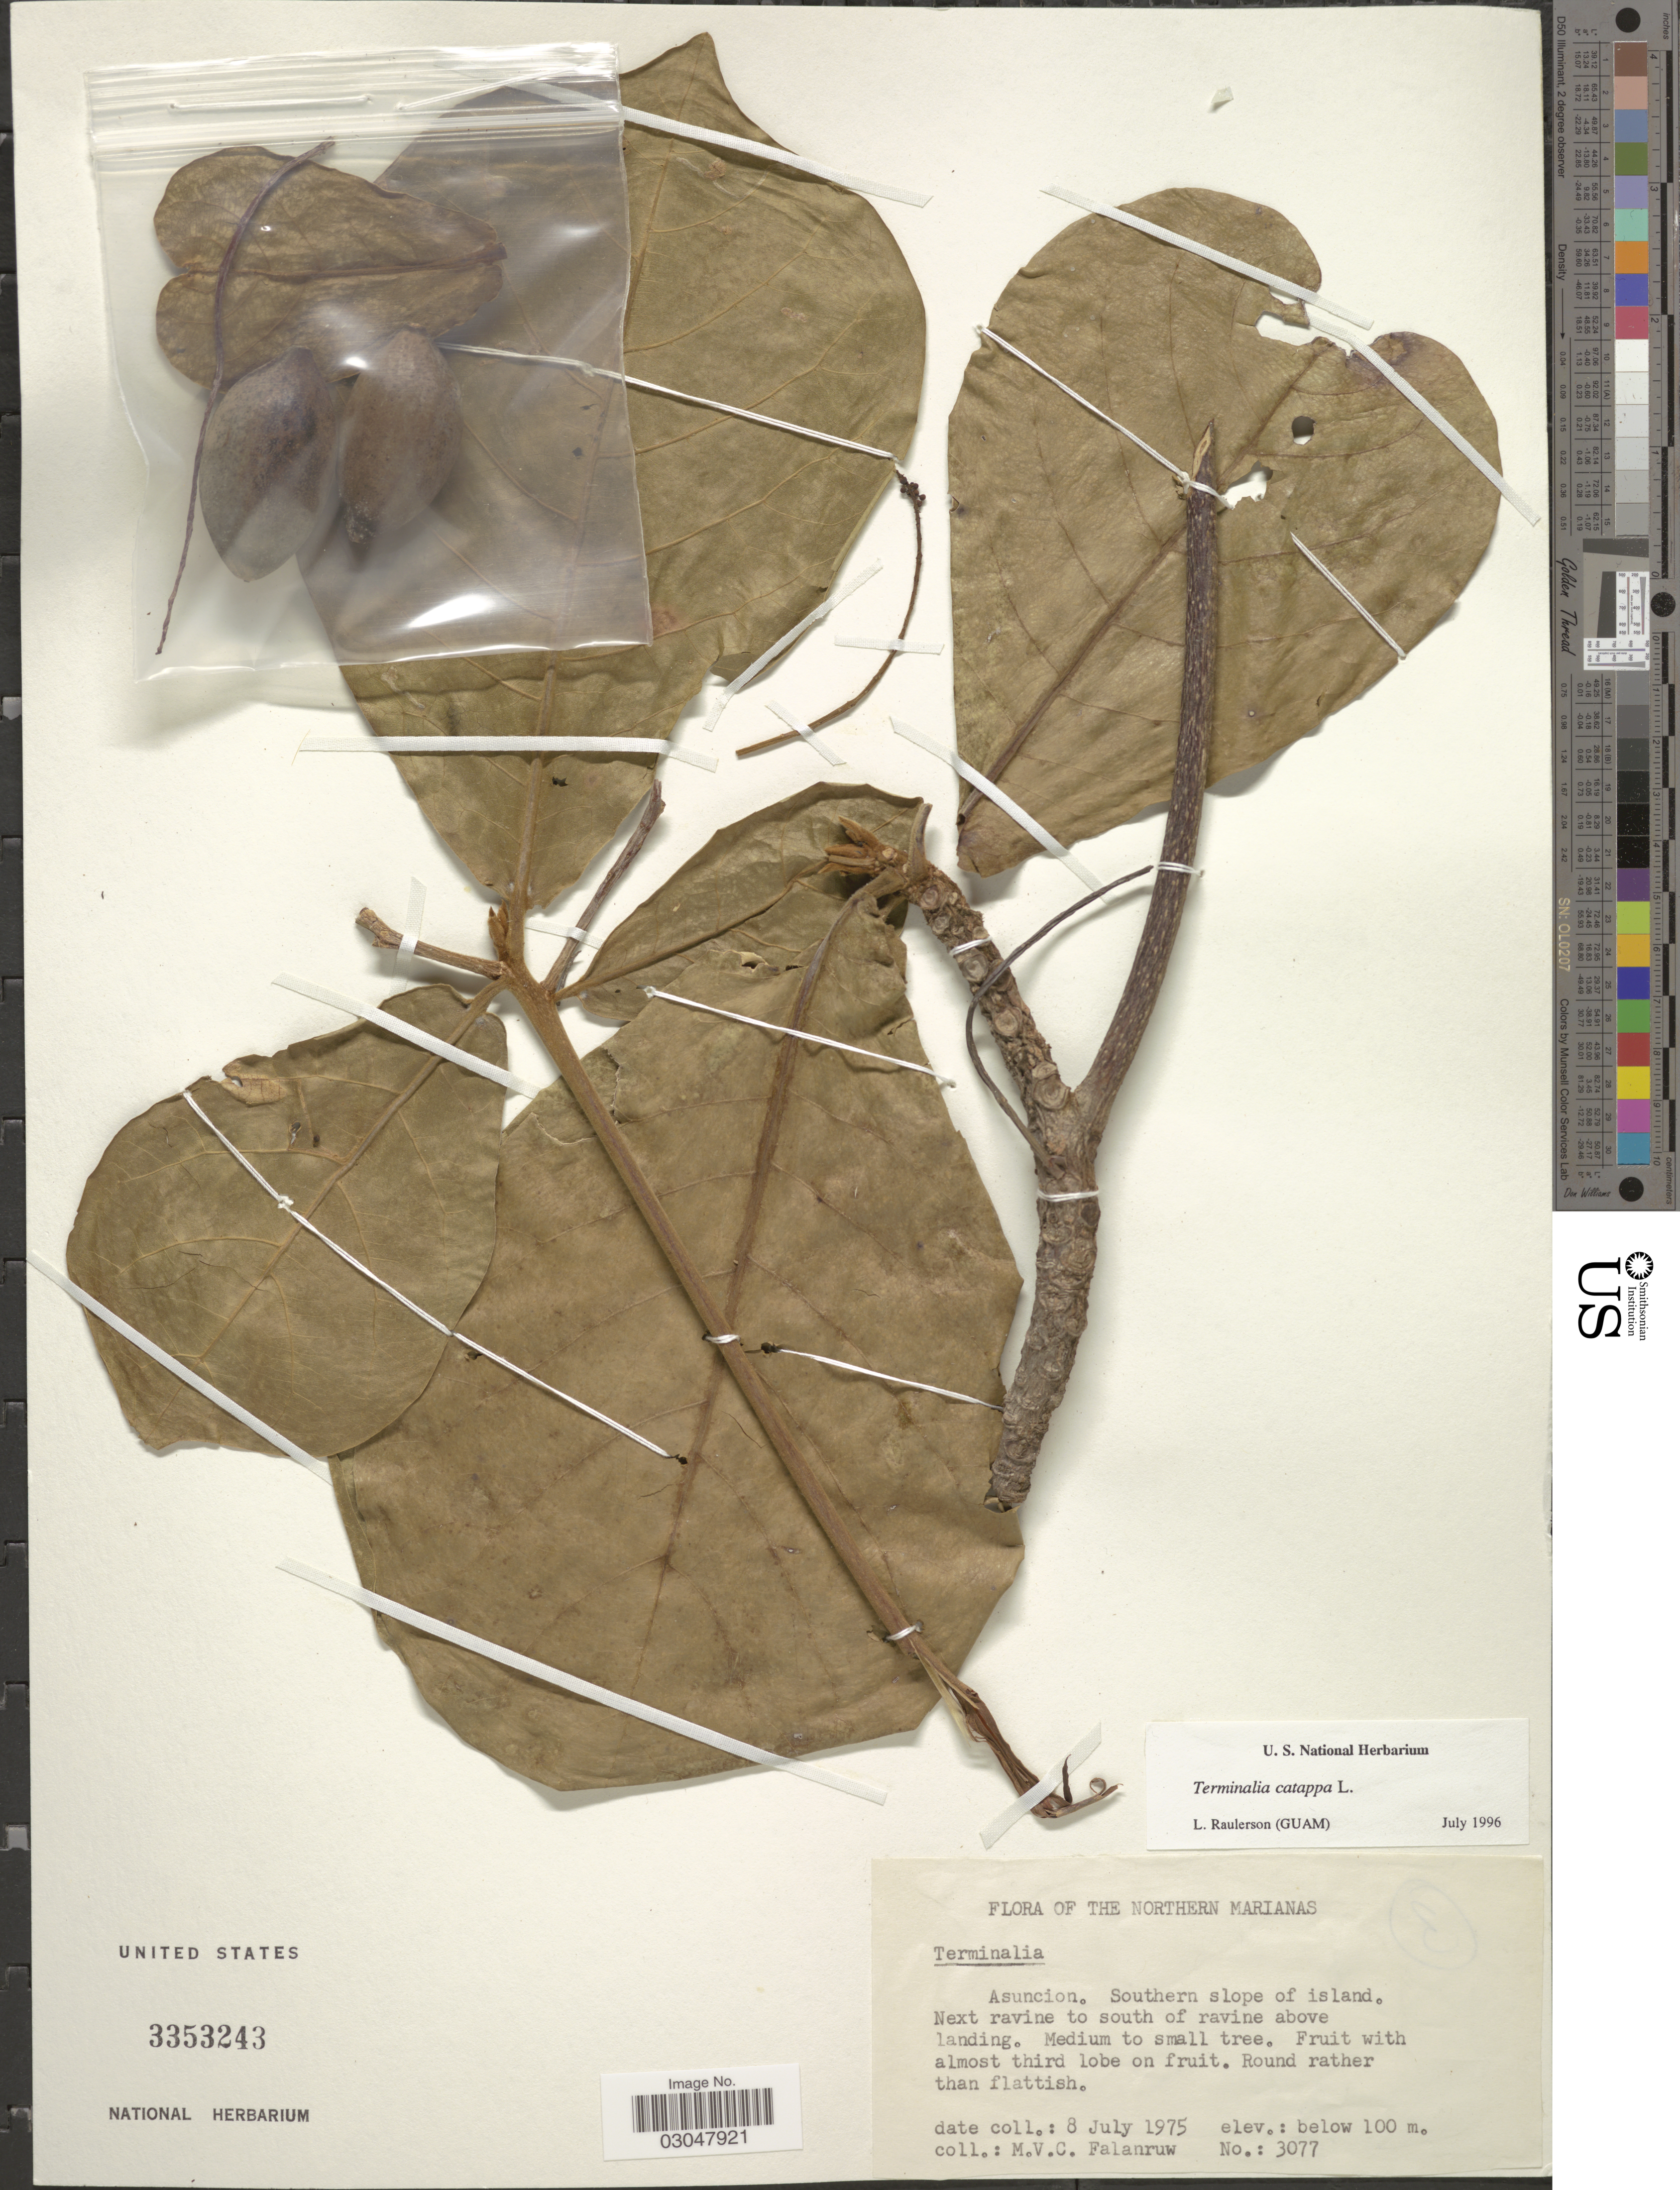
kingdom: Plantae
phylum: Tracheophyta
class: Magnoliopsida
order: Myrtales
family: Combretaceae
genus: Terminalia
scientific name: Terminalia catappa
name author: L.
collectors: M. V. Falanruw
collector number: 3077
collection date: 1975-07-08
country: Northern Mariana Islands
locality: Northern Marianas. Asuncion. Southern slope of island. Next ravine to south of ravine above landing.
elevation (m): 100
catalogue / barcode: US 3353243